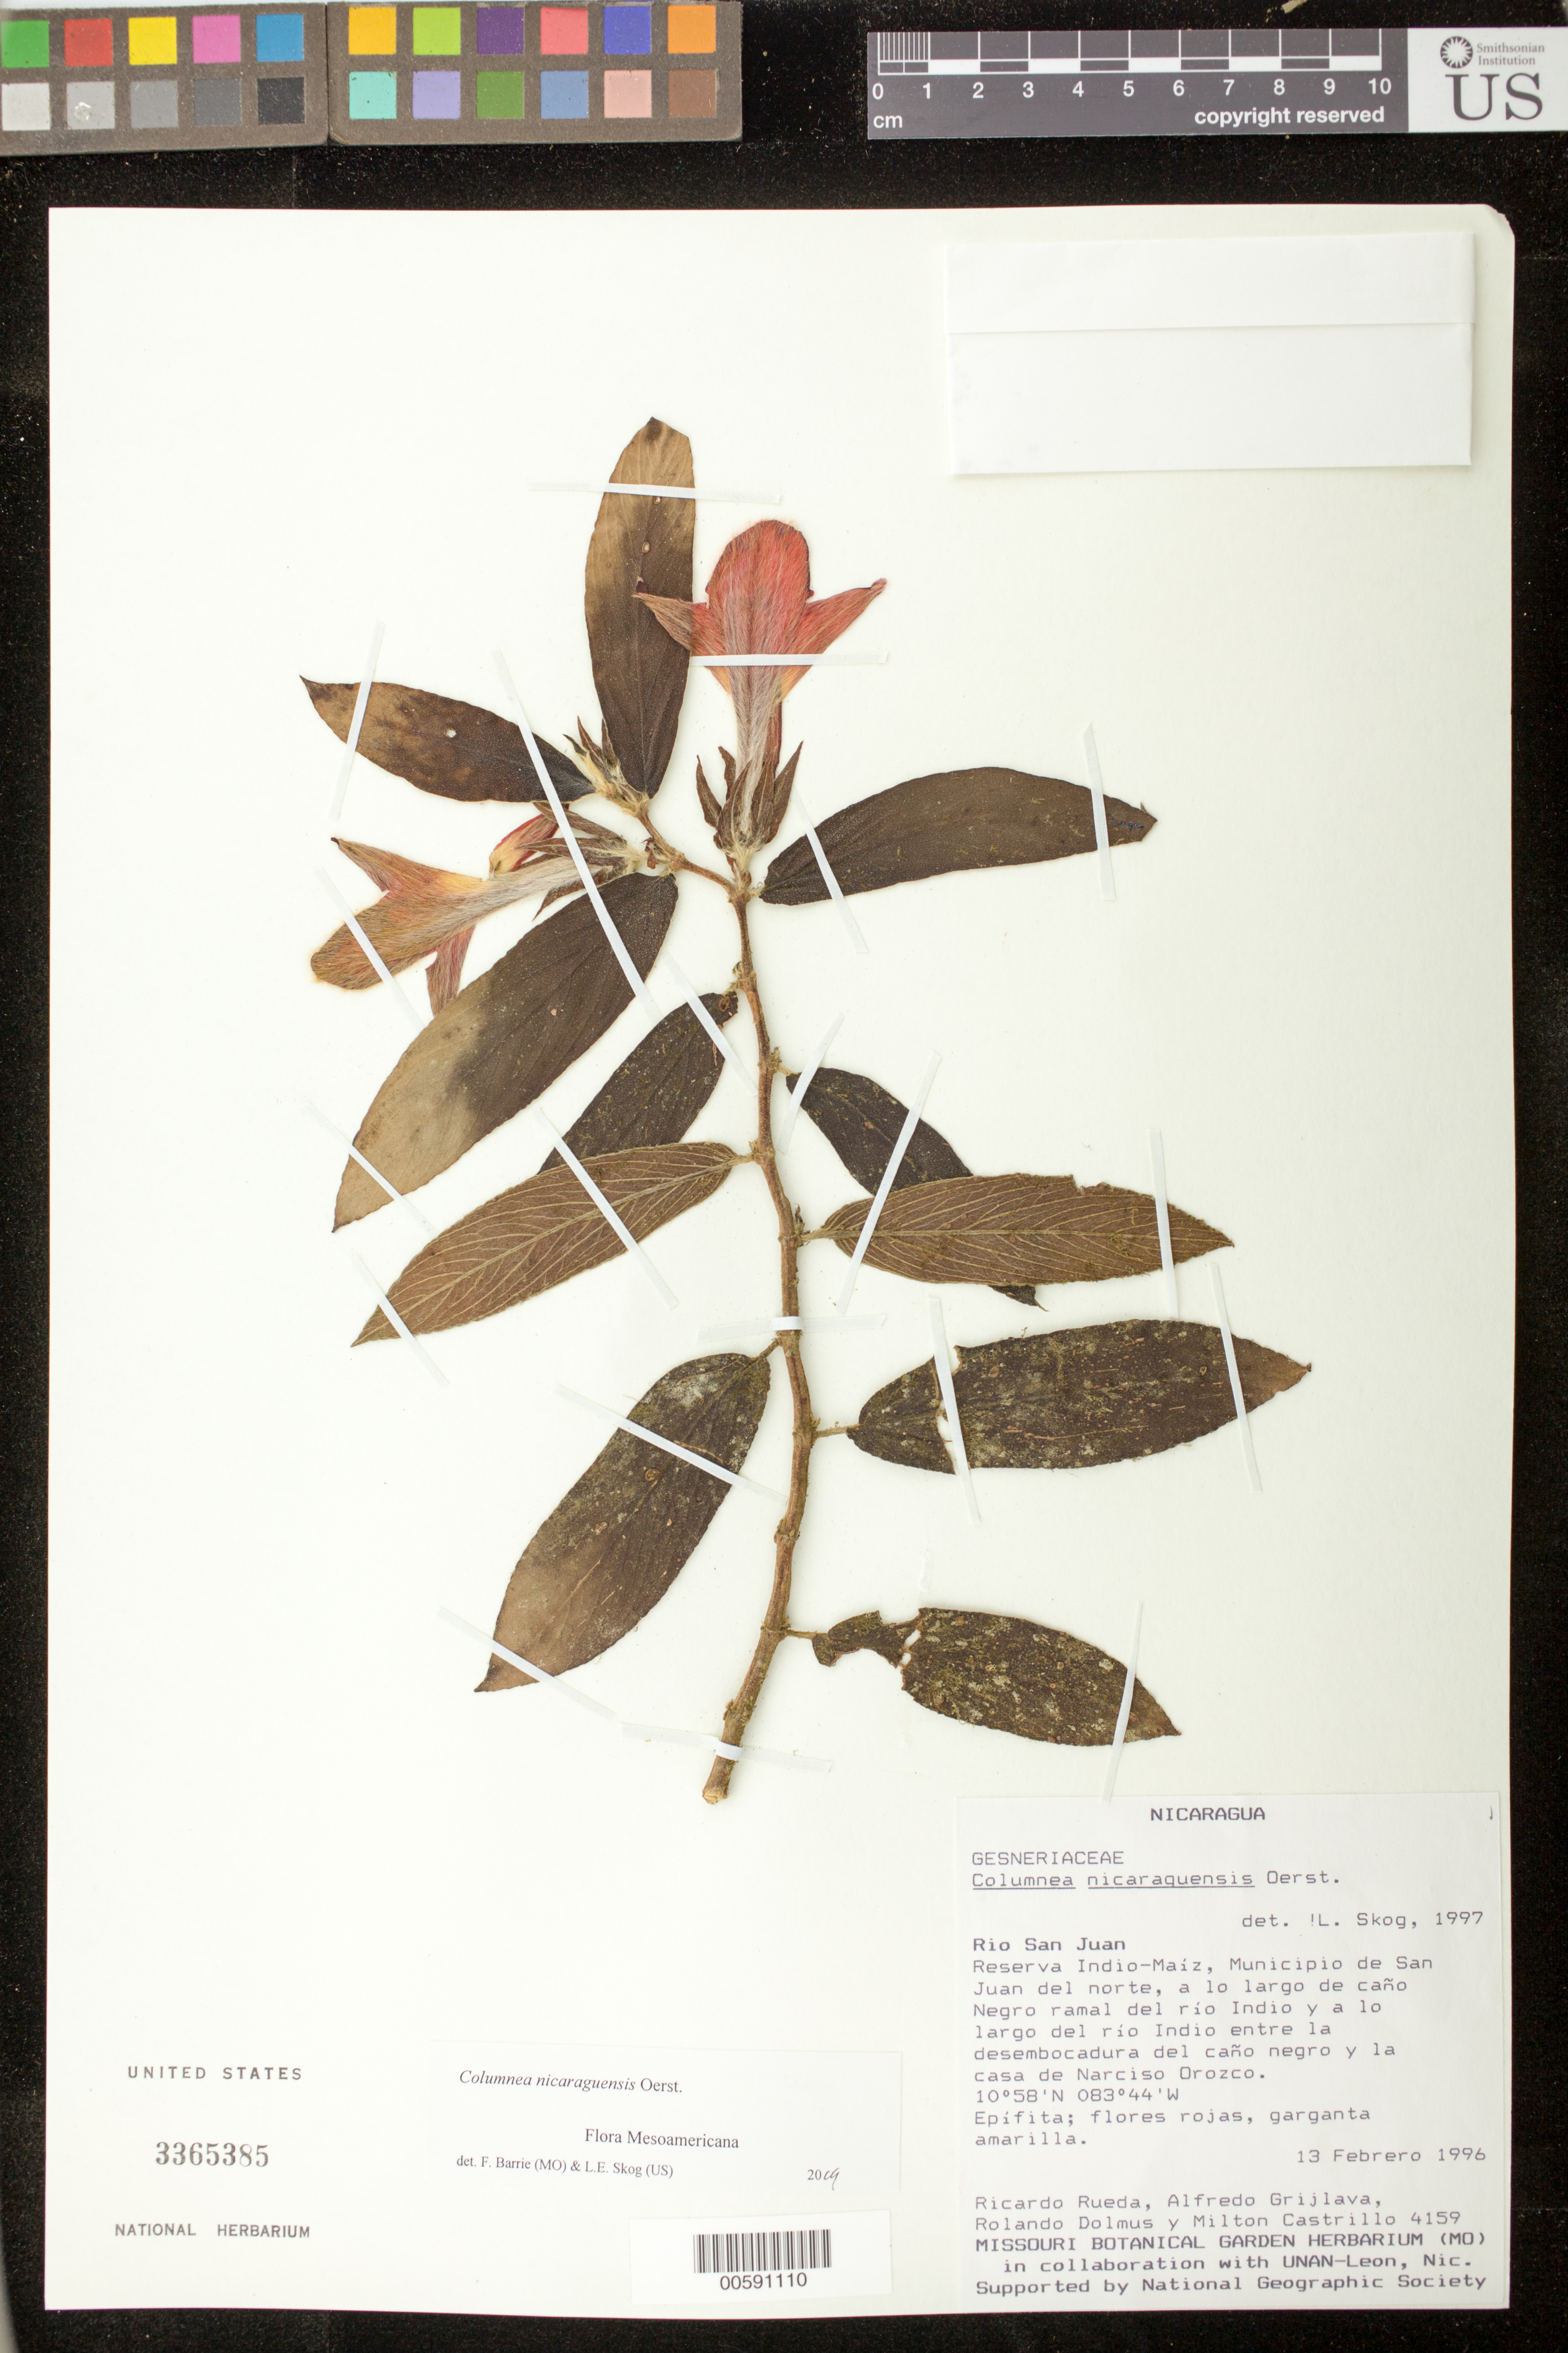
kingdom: Plantae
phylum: Tracheophyta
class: Magnoliopsida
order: Lamiales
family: Gesneriaceae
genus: Columnea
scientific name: Columnea nicaraguensis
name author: Oerst.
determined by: Skog, Laurence E.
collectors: R. Rueda, A. Grijalva P., R. Dolmus & M. Castrillo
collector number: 4159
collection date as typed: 13 Feb 1996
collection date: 1996-02-13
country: Nicaragua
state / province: Rio San Juan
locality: Reserva Indio-Maíz, Mpio. de San Juan del Norte, a lo largo de caño Negro ramal del río Indio y a lo largo del río Indio entre la desembocadura del caño negro y la casa de Narciso Orozco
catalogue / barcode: US 3365385